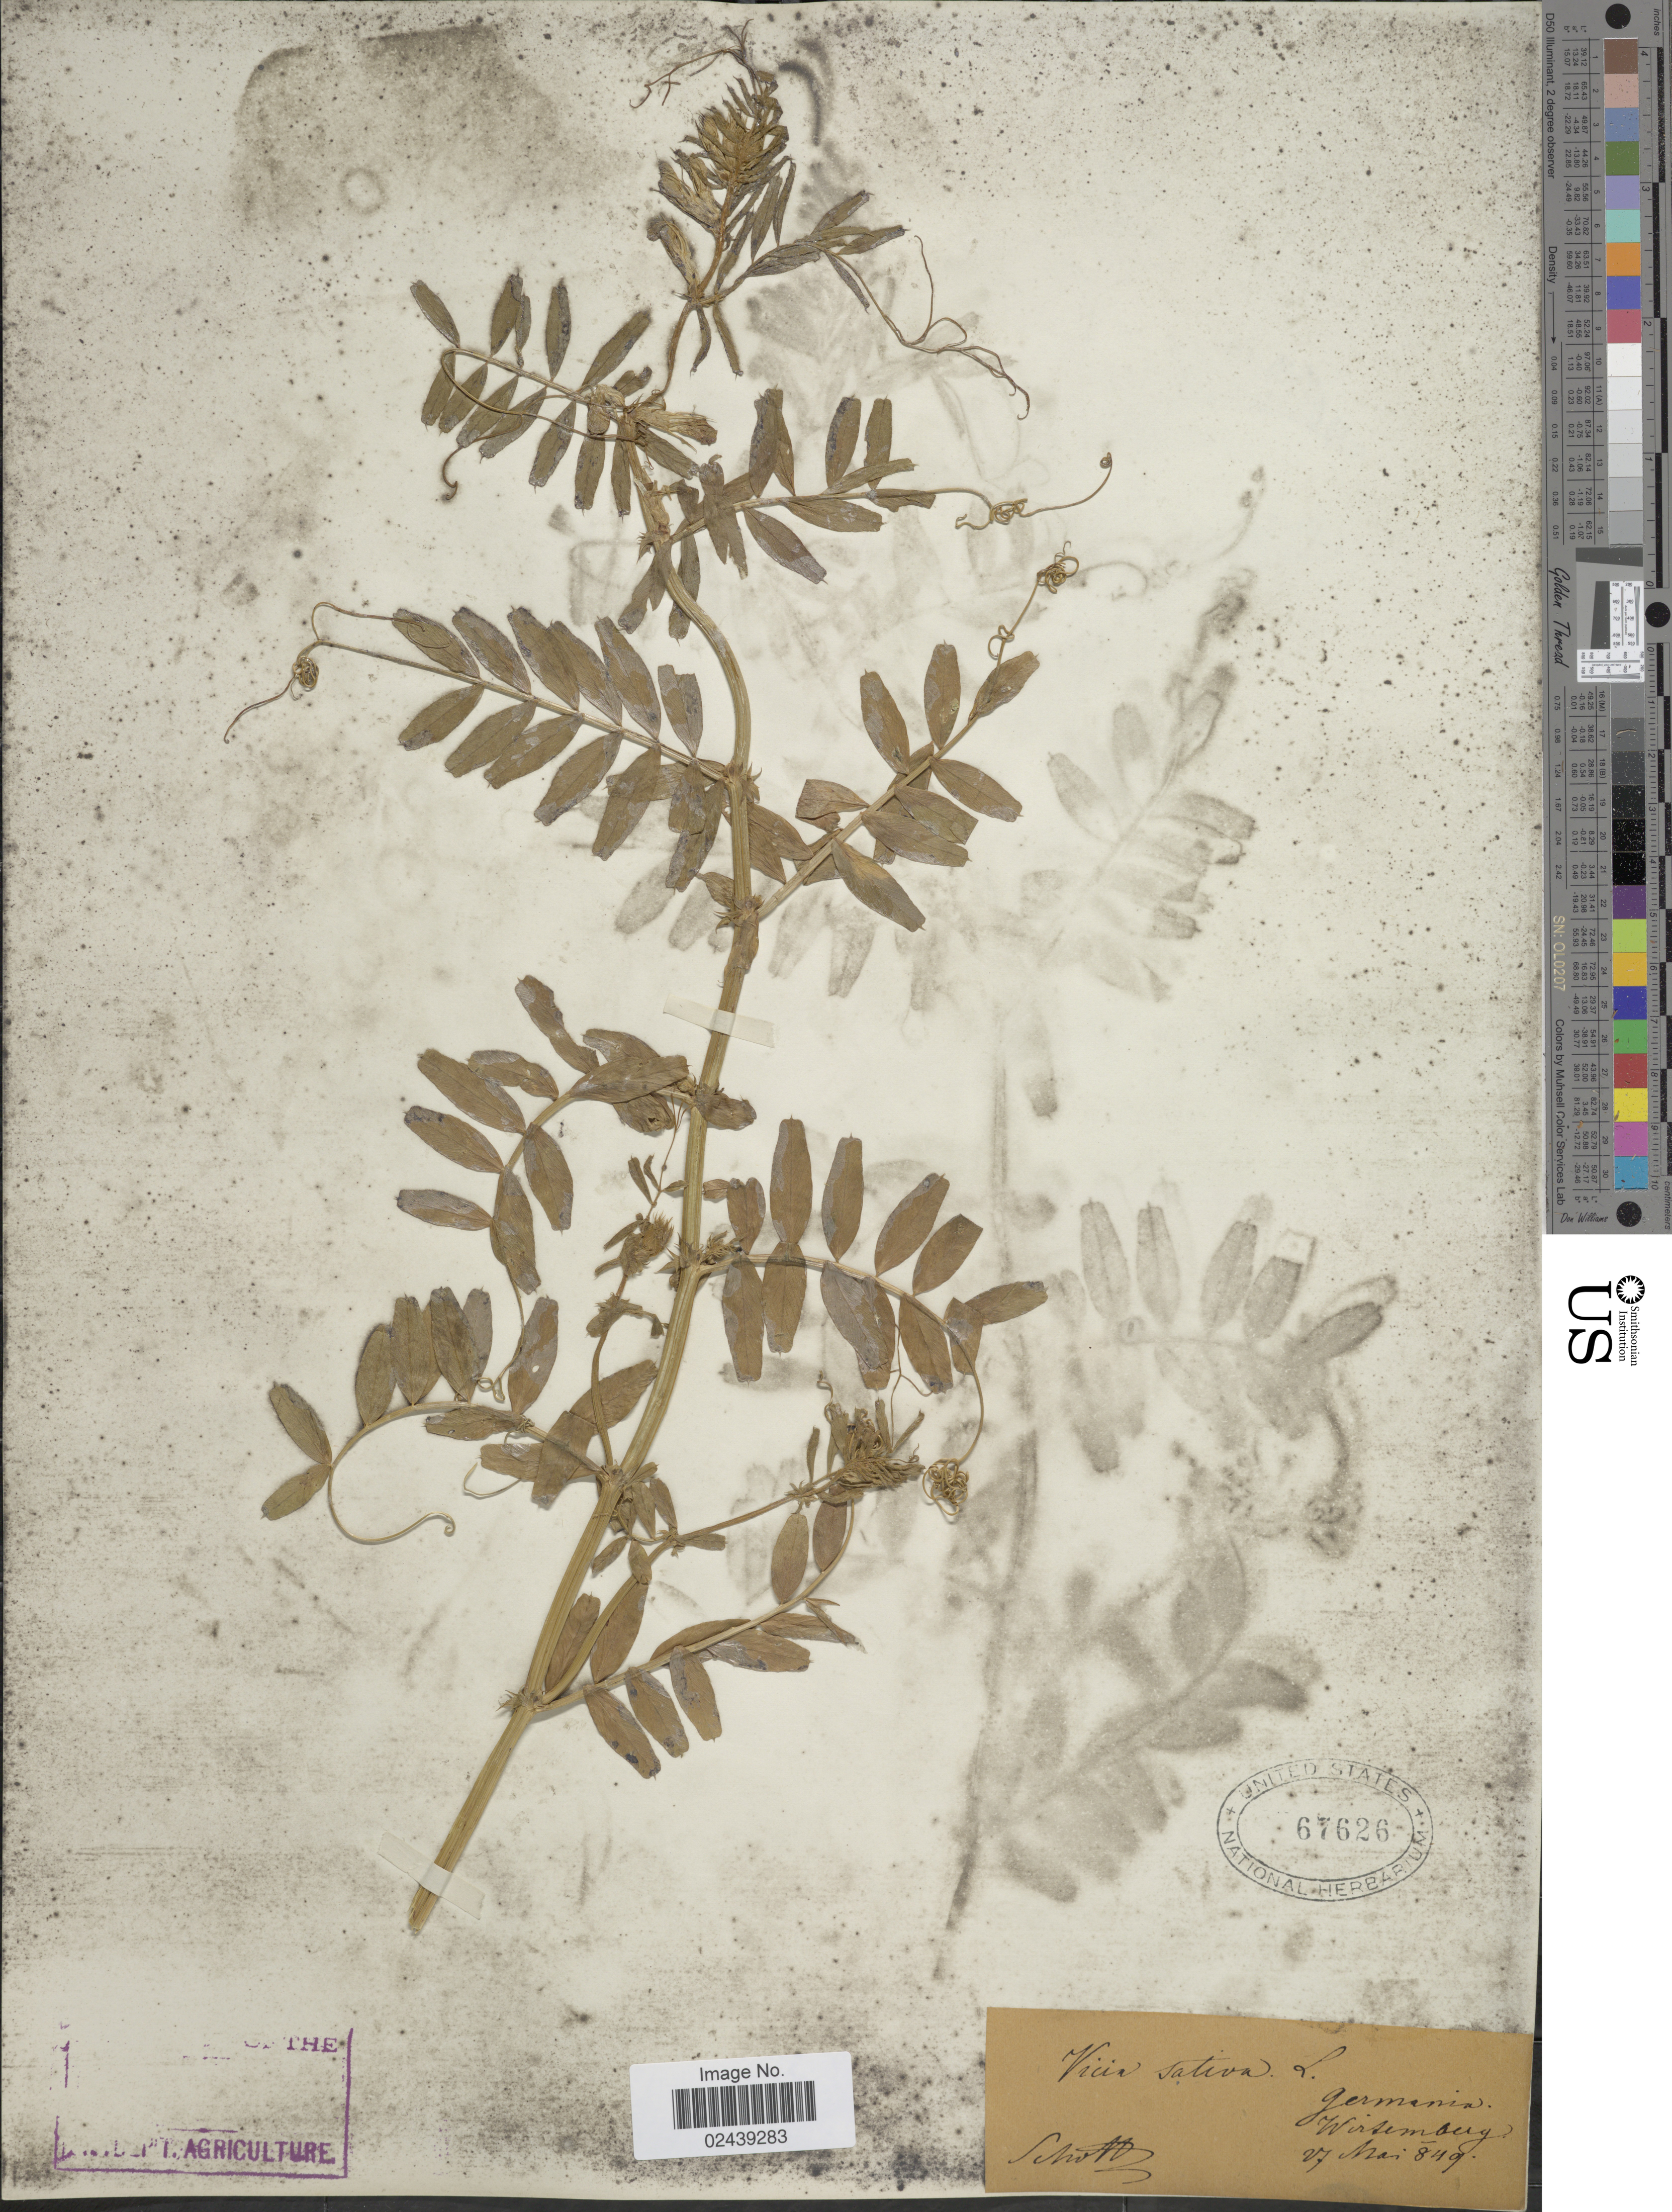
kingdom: Plantae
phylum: Tracheophyta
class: Magnoliopsida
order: Fabales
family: Fabaceae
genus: Vicia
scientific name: Vicia sativa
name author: L.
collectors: -. Schultz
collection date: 1849-05-27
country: Germany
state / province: Baden-Württemberg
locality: Germania. Wirtemberg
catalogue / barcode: US 67626